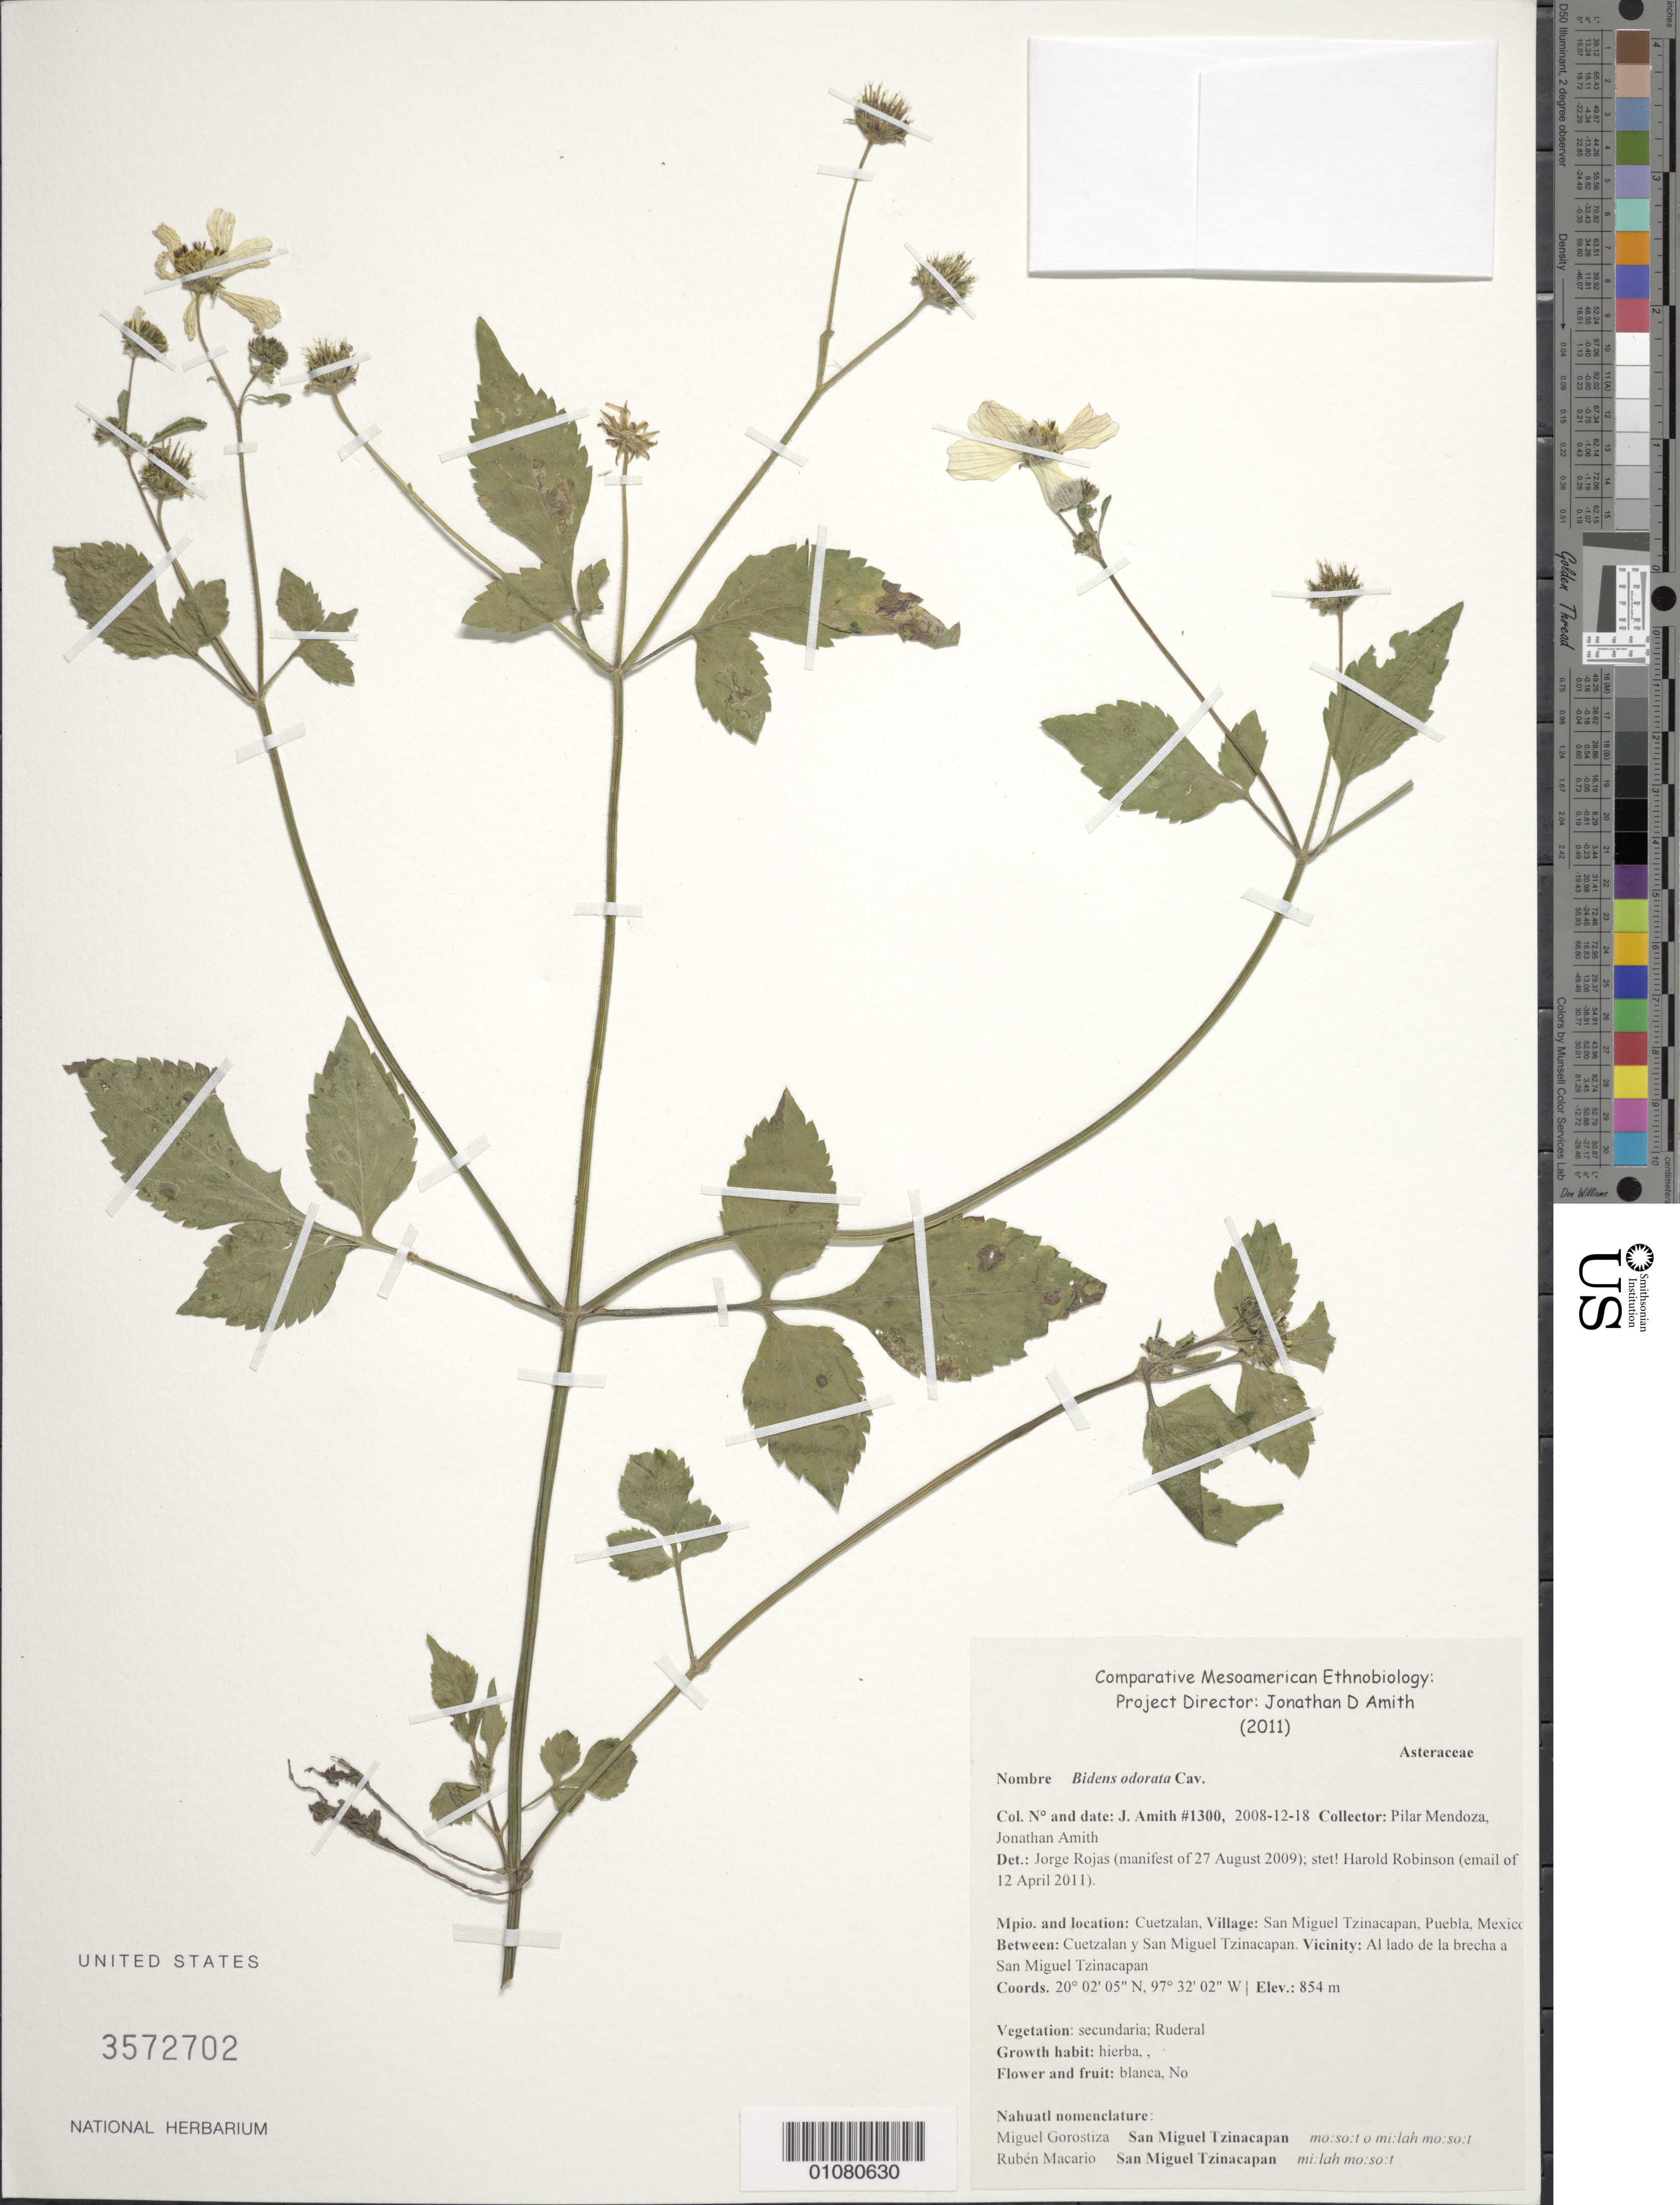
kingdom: Plantae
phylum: Tracheophyta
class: Magnoliopsida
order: Asterales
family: Asteraceae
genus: Bidens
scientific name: Bidens odorata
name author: Cav.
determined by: Rojas, Jorge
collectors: J. D. Amith & P. Mendoza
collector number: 1300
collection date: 2008-12-18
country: Mexico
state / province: Puebla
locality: San Miguel Tzinacapan, Puebla; between Cuetzalan y San Miguel Tzinacapan, vic al lado de brecha a San Miguel Tzinacapan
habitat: Vegetation secundaria; Ruderal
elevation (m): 854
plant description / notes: Det. Confirmed - !H. Robinson VII 2011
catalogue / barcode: US 3572702